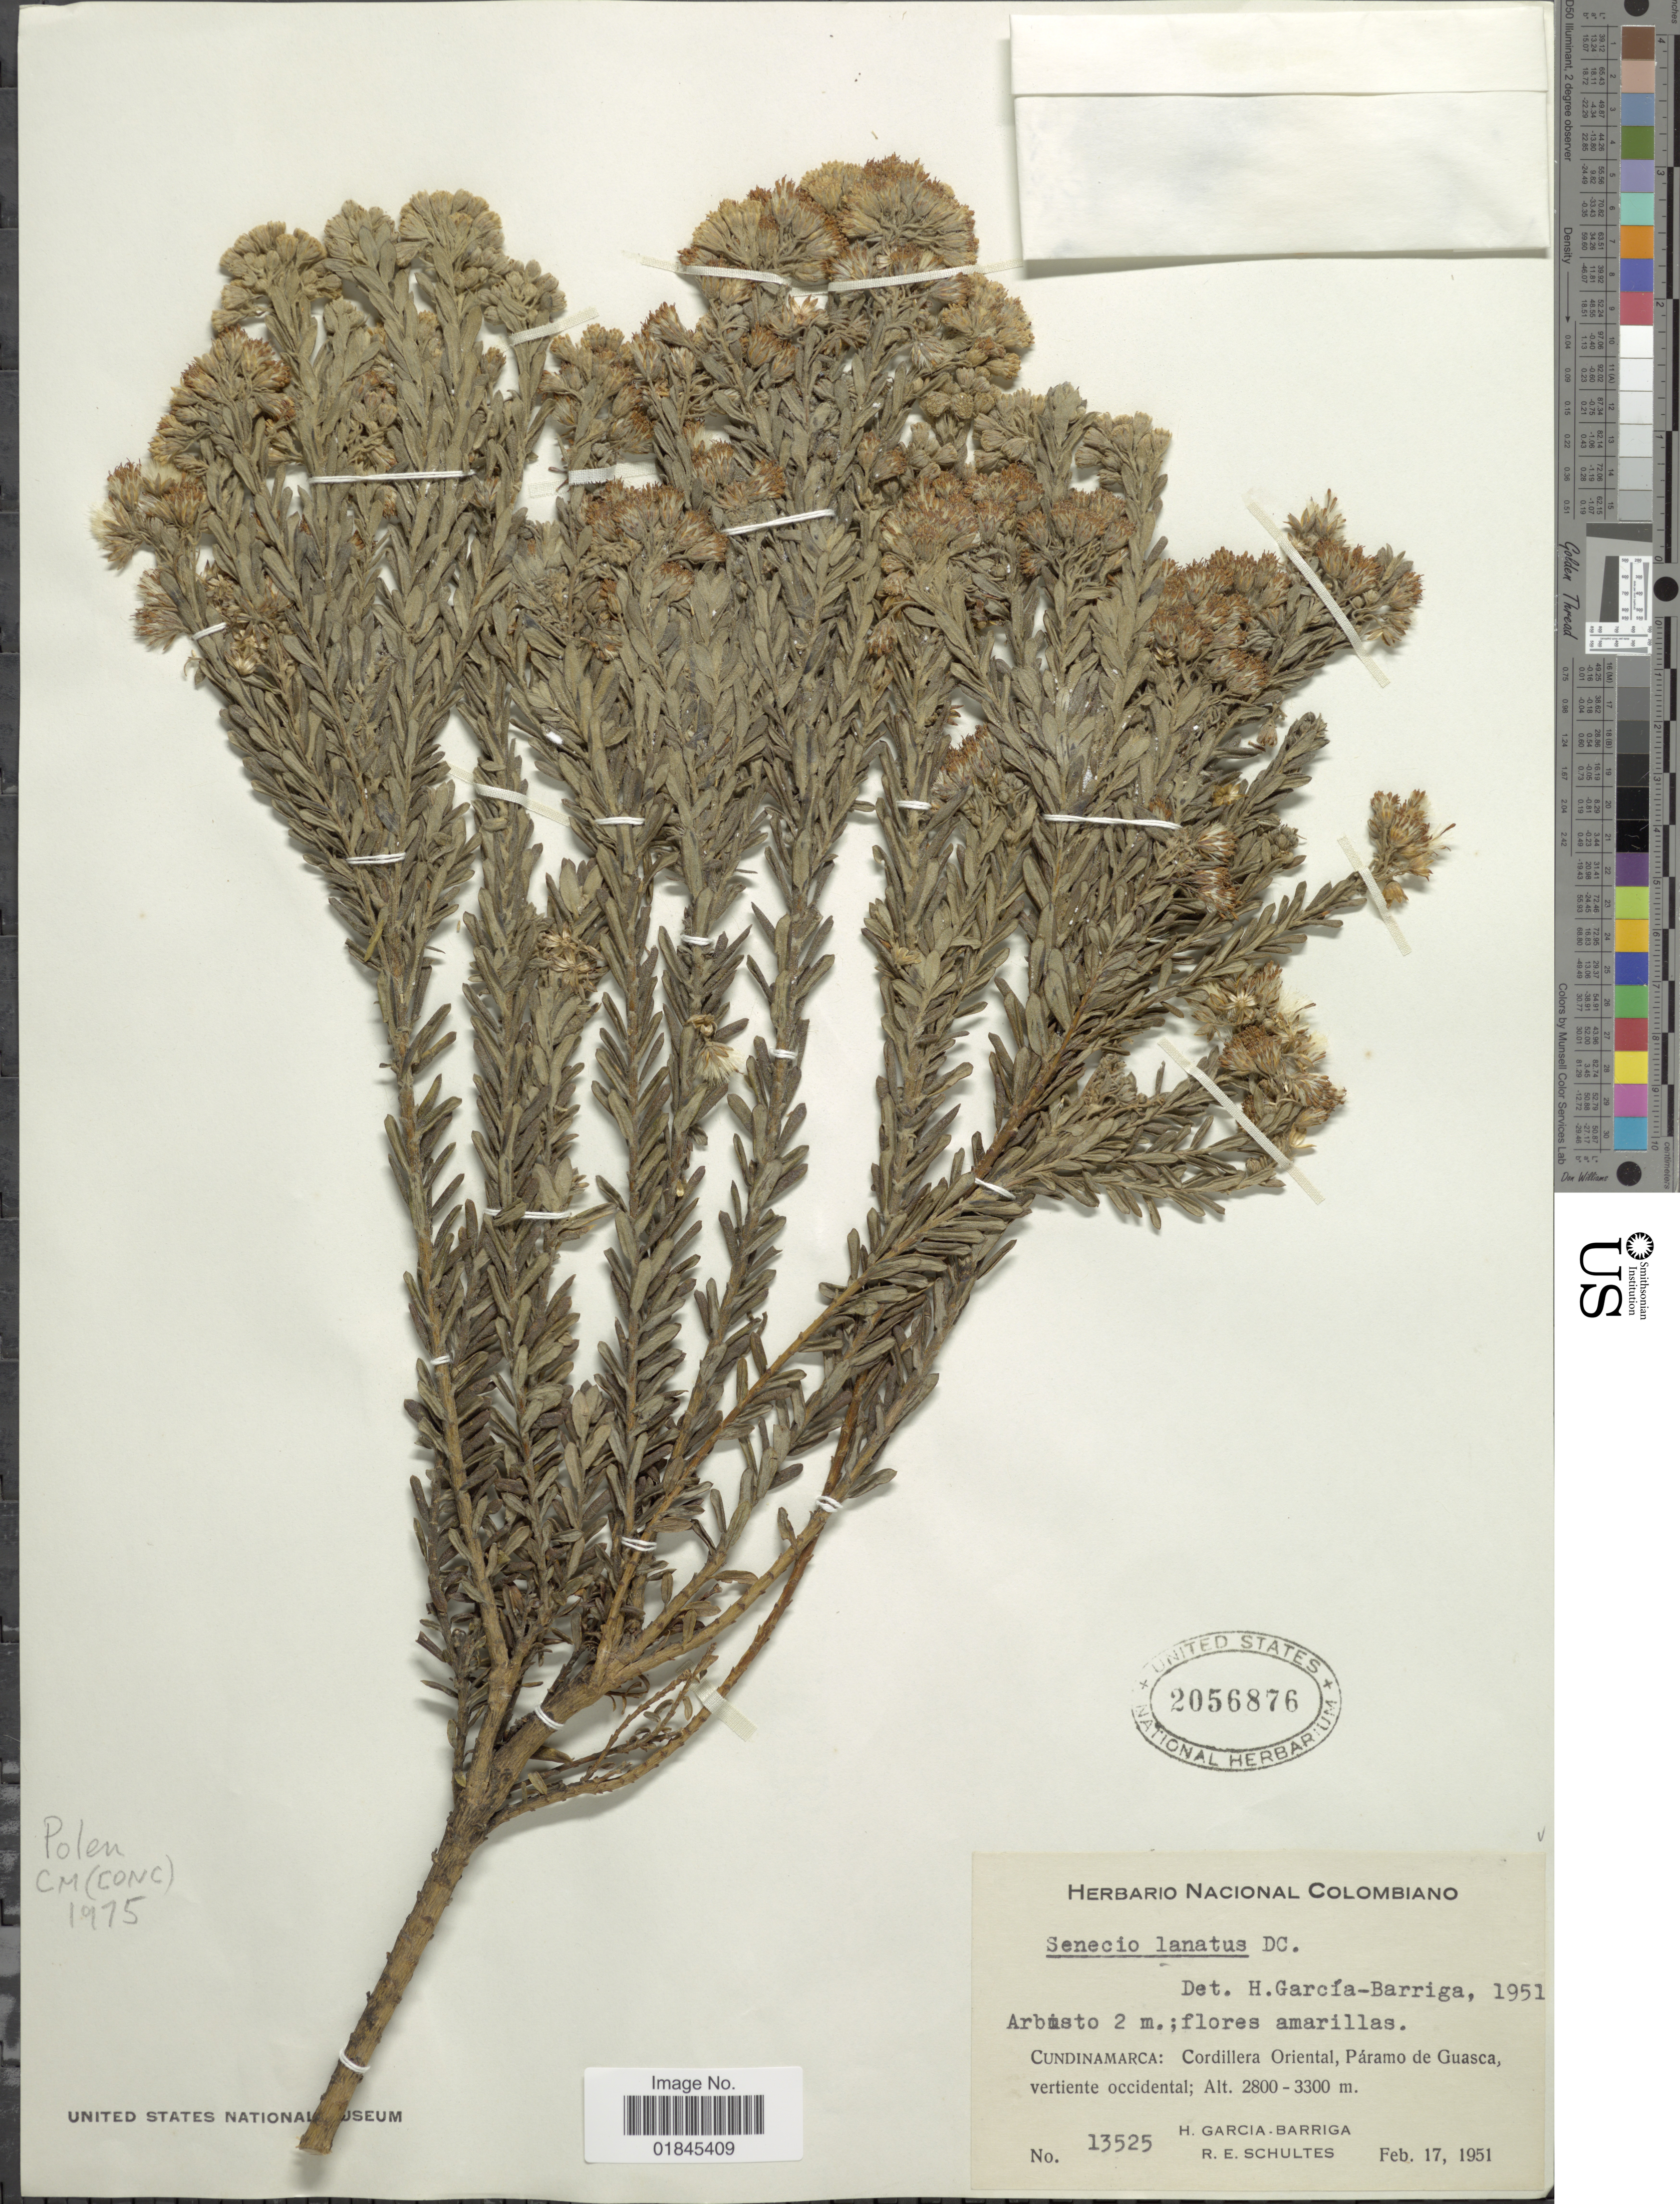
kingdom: Plantae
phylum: Tracheophyta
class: Magnoliopsida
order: Asterales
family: Asteraceae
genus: Pentacalia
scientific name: Pentacalia ledifolia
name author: (Kunth) Cuatrec.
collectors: H. García Barriga & R. E. Schultes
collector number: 13525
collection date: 1951-02-17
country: Colombia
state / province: Cundinamarca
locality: Cundinamarca: Cordillera Oriental, Páramo de Guasca, vertiente occidental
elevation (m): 2800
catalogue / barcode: US 2056876